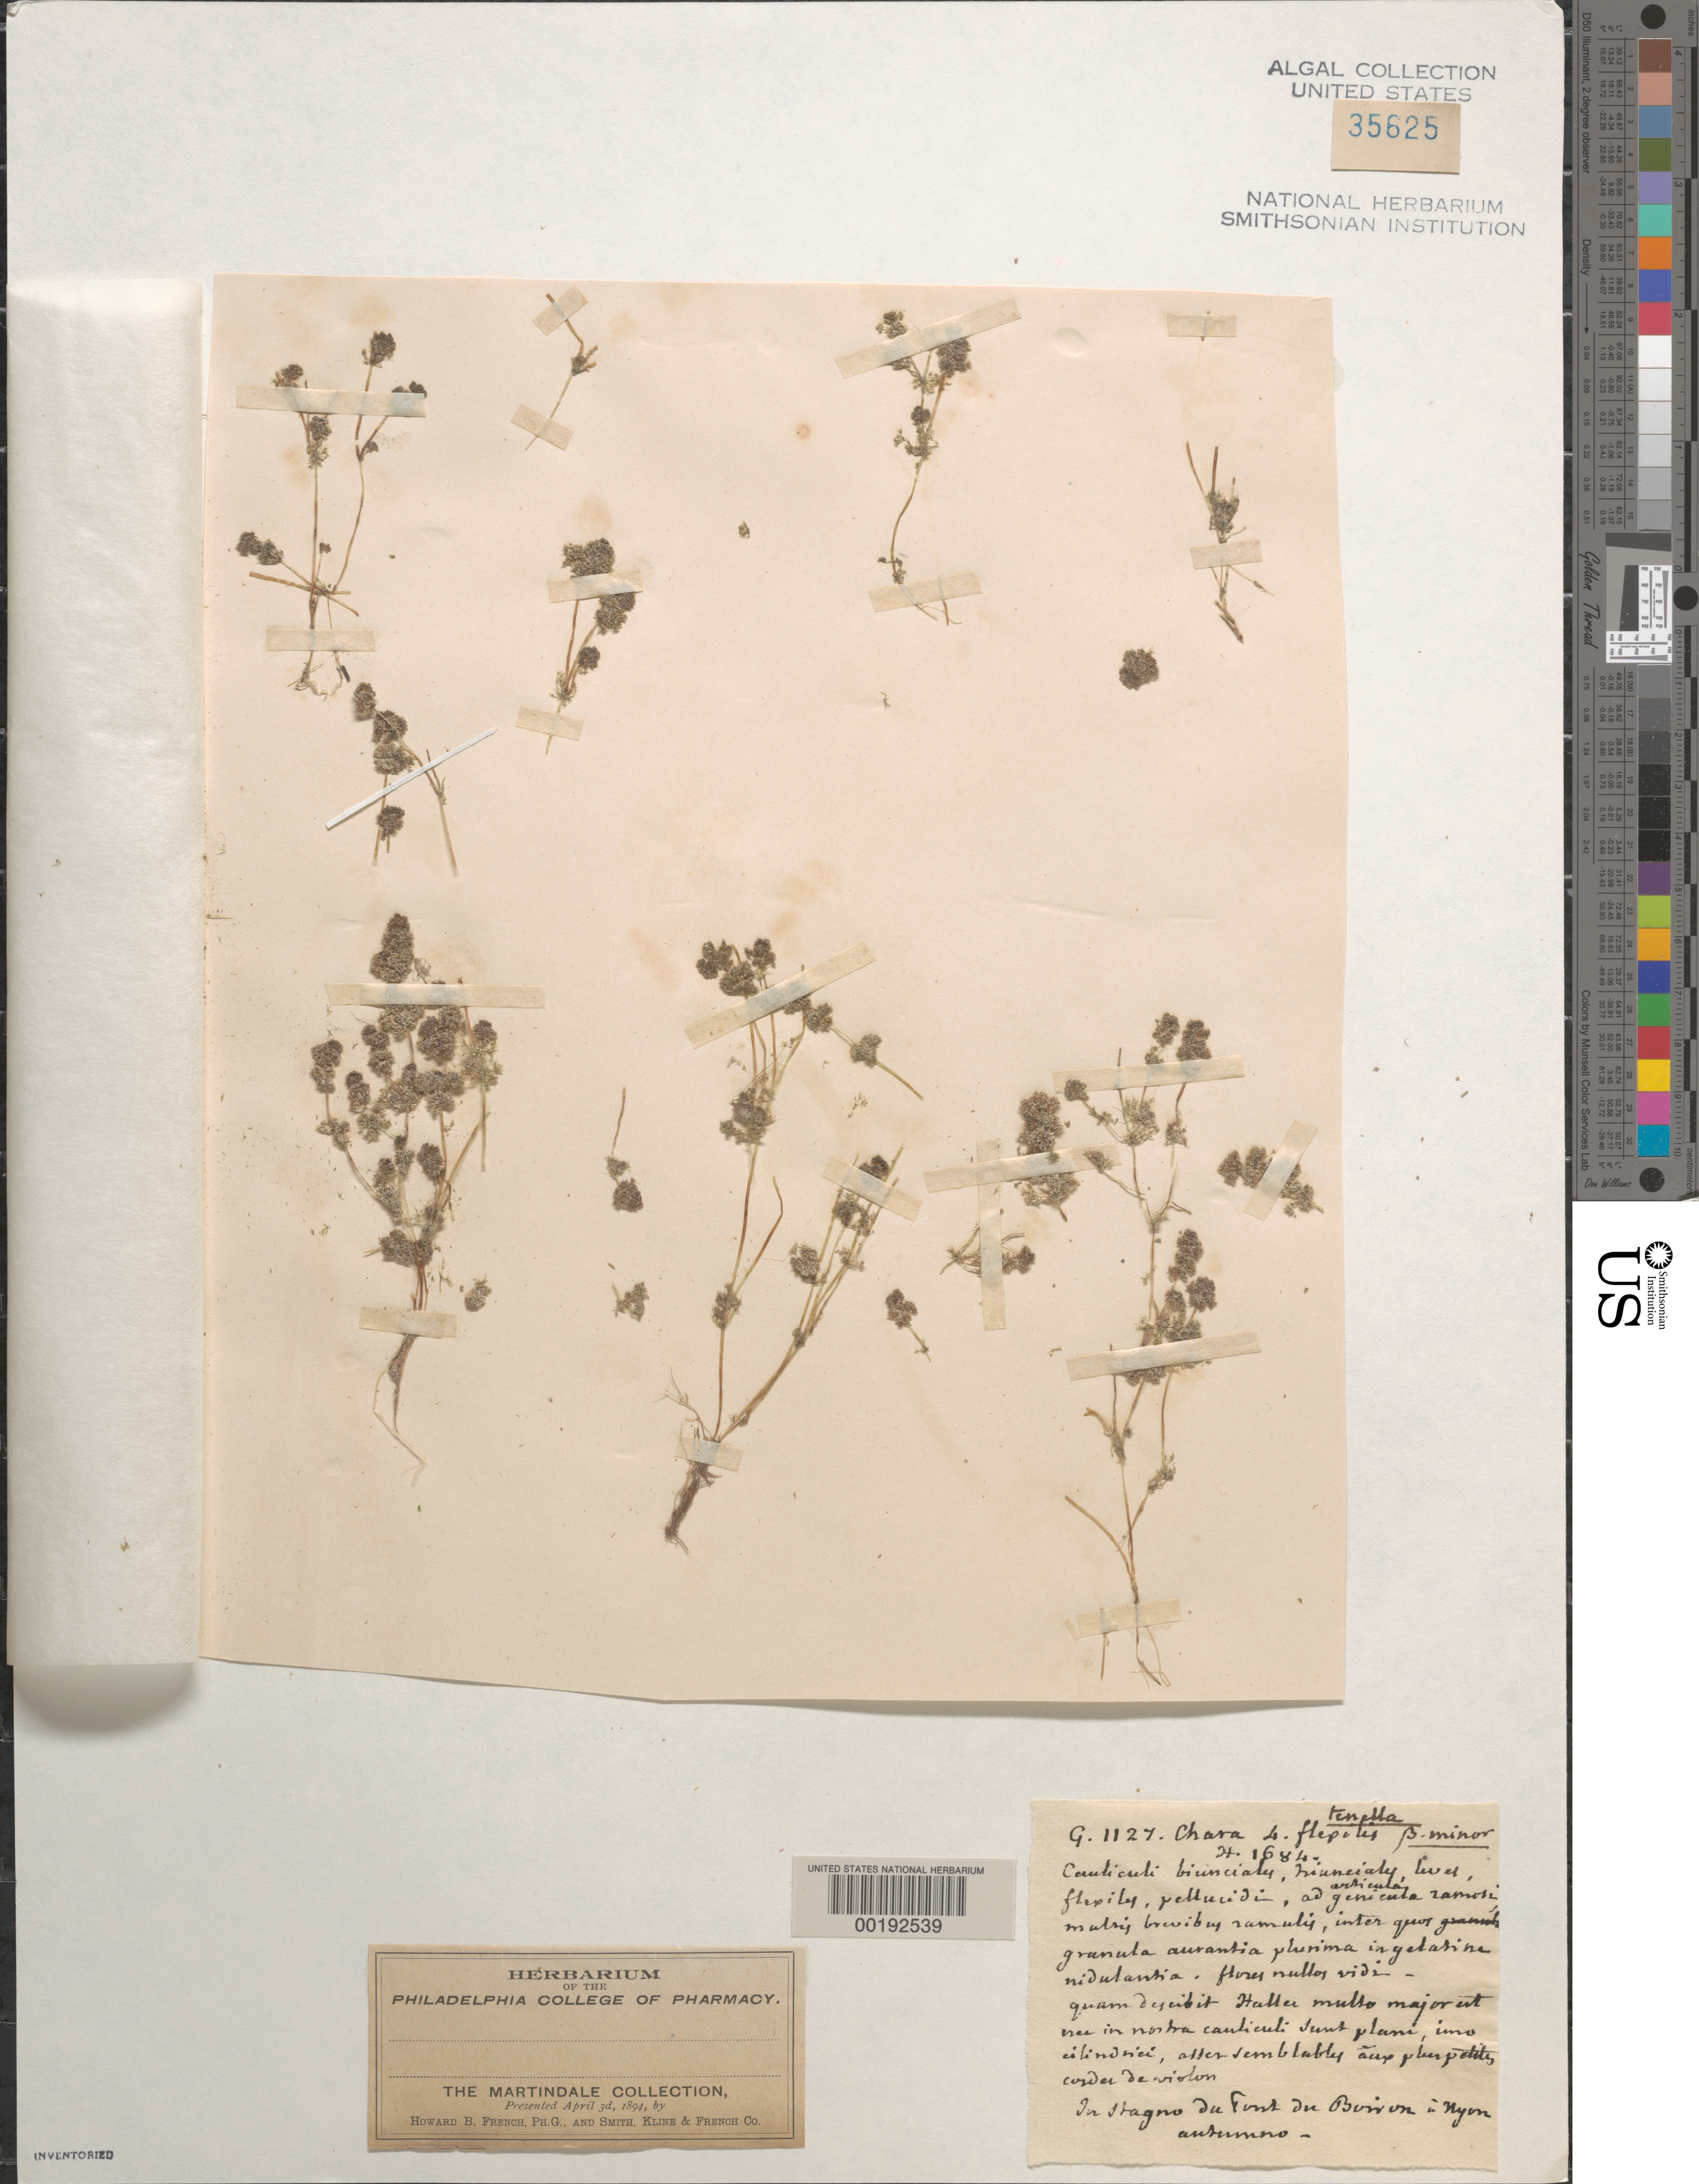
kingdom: Plantae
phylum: Charophyta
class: Charophyceae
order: Charales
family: Characeae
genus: Chara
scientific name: Chara tenella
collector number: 1127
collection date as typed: Fal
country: Switzerland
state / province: Vaud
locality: Nyon, font du boiron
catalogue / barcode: US 35625